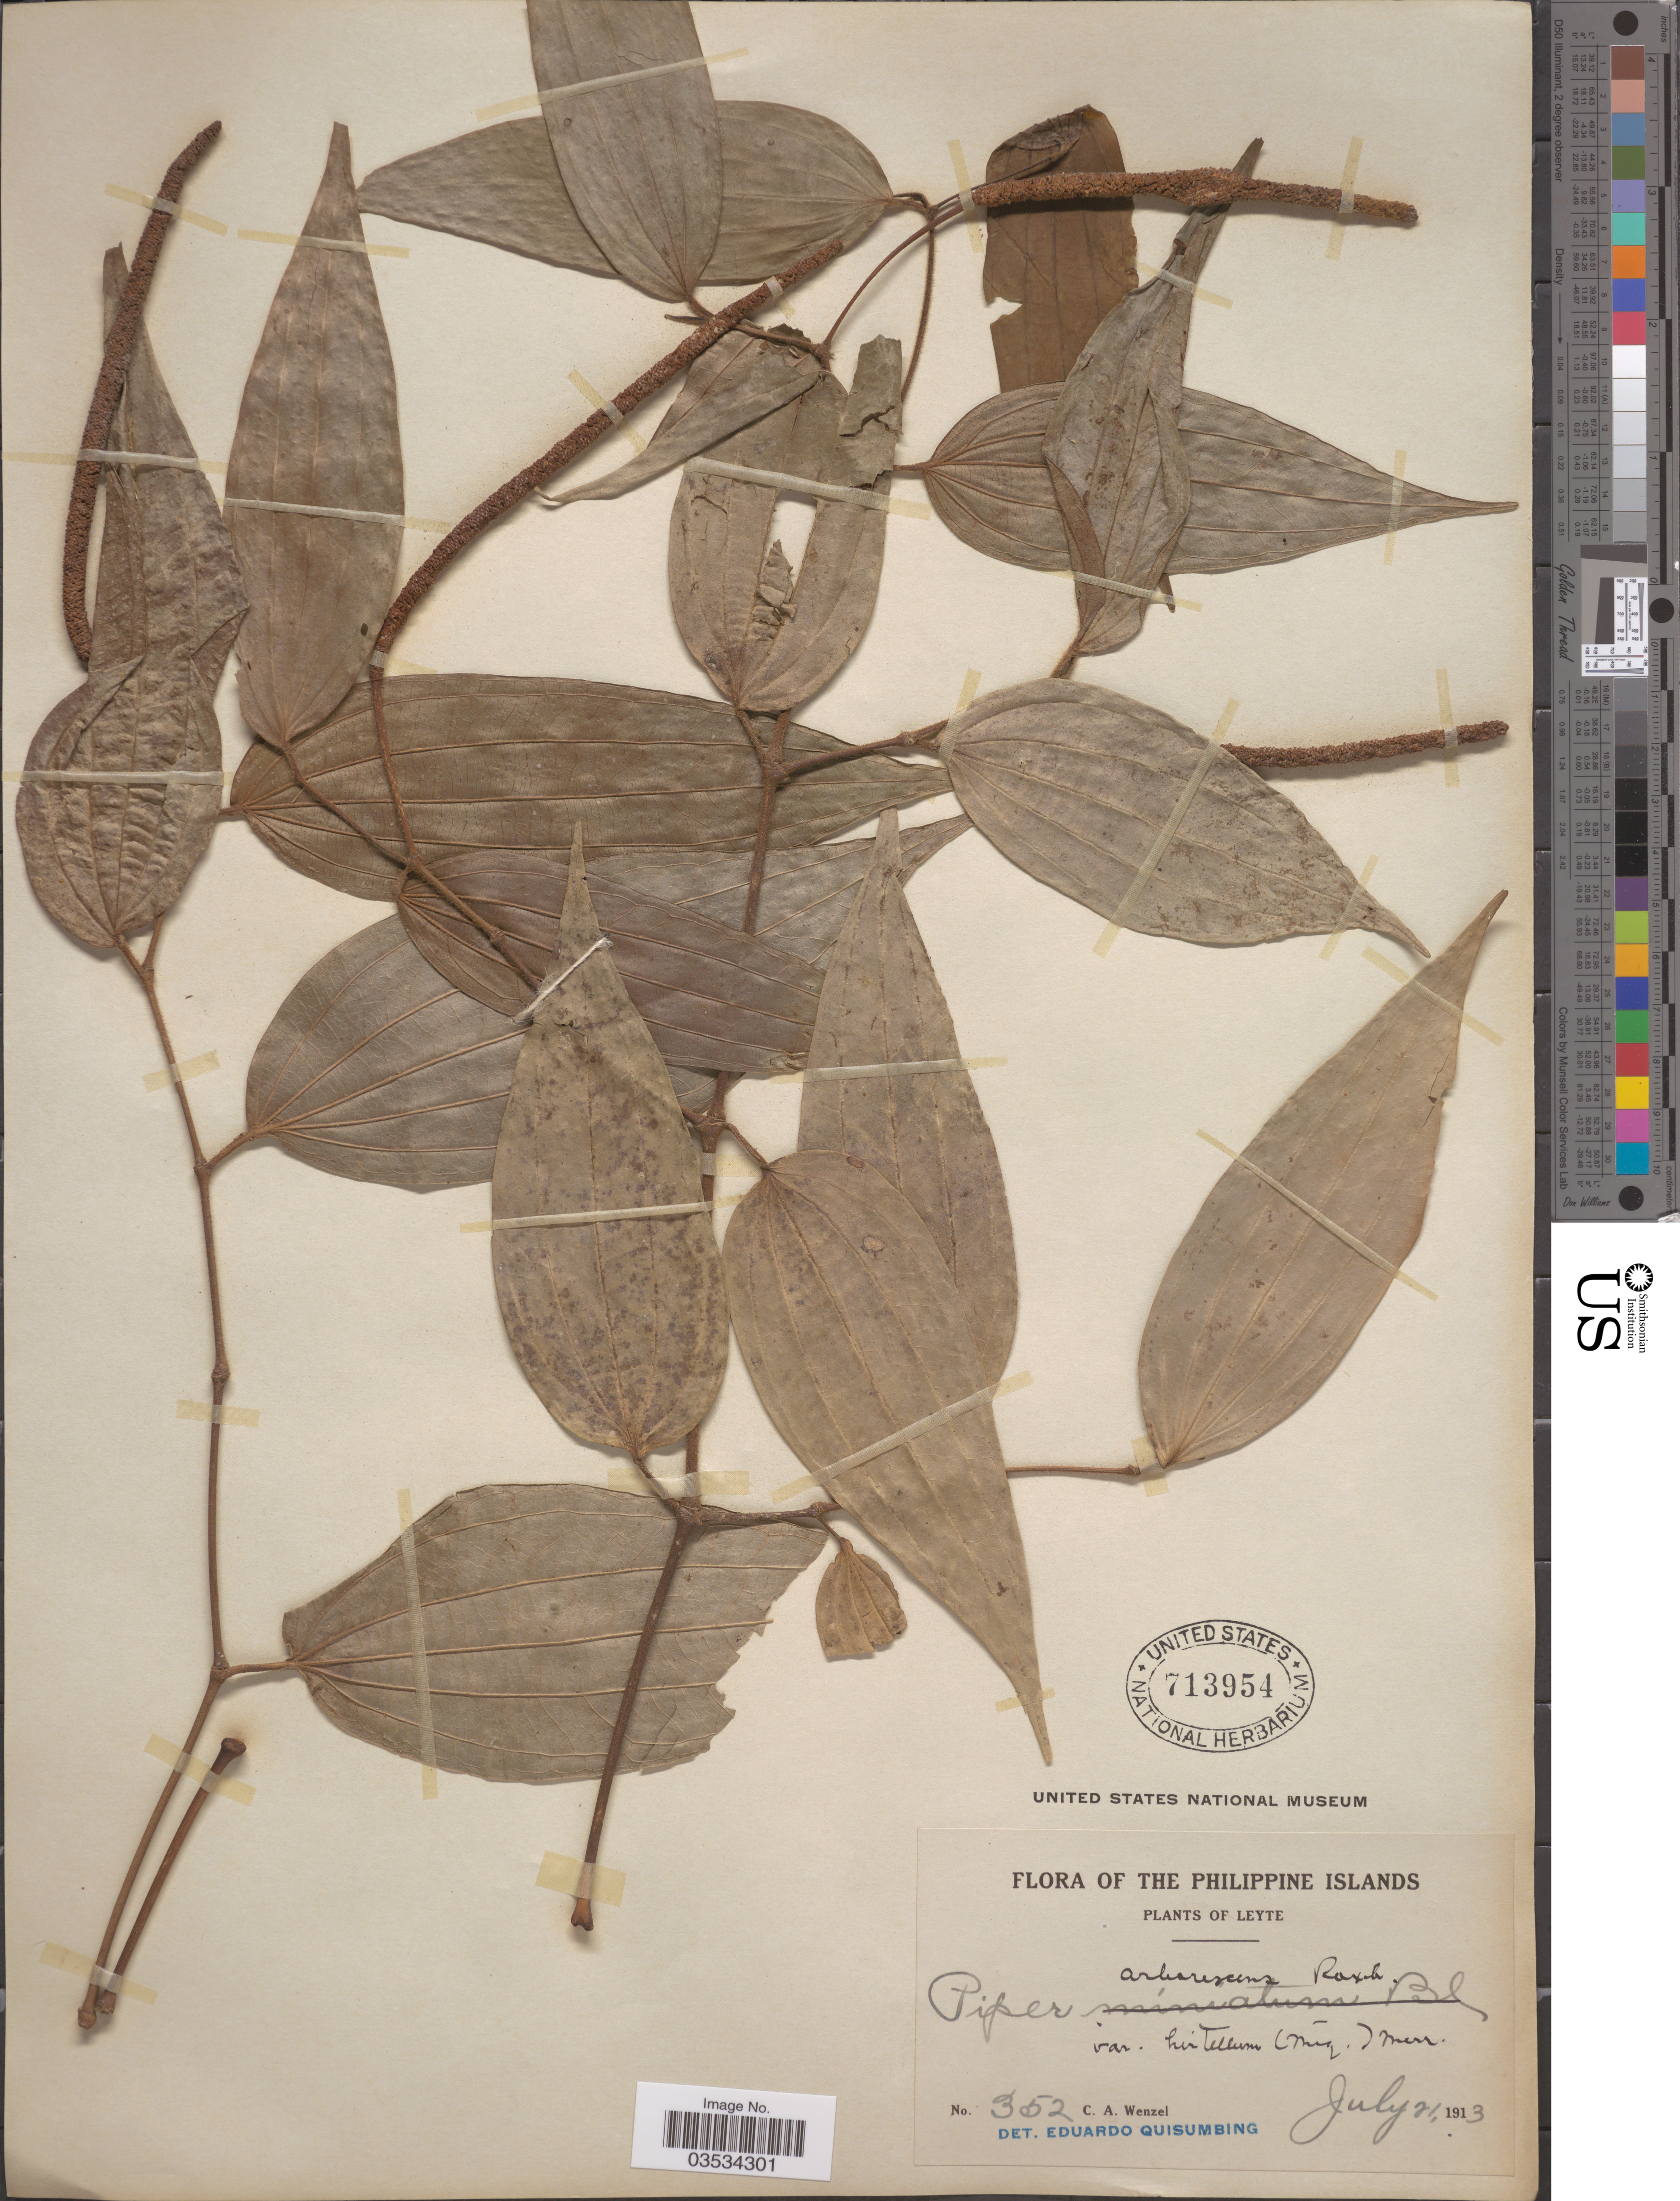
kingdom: Plantae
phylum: Tracheophyta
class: Magnoliopsida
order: Piperales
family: Piperaceae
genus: Piper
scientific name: Piper arborescens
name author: Roxb.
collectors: C. Wenzel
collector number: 352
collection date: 1913-07-21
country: Philippines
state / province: Eastern Visayas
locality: The Philippine Islands. Leyte.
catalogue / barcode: US 713954